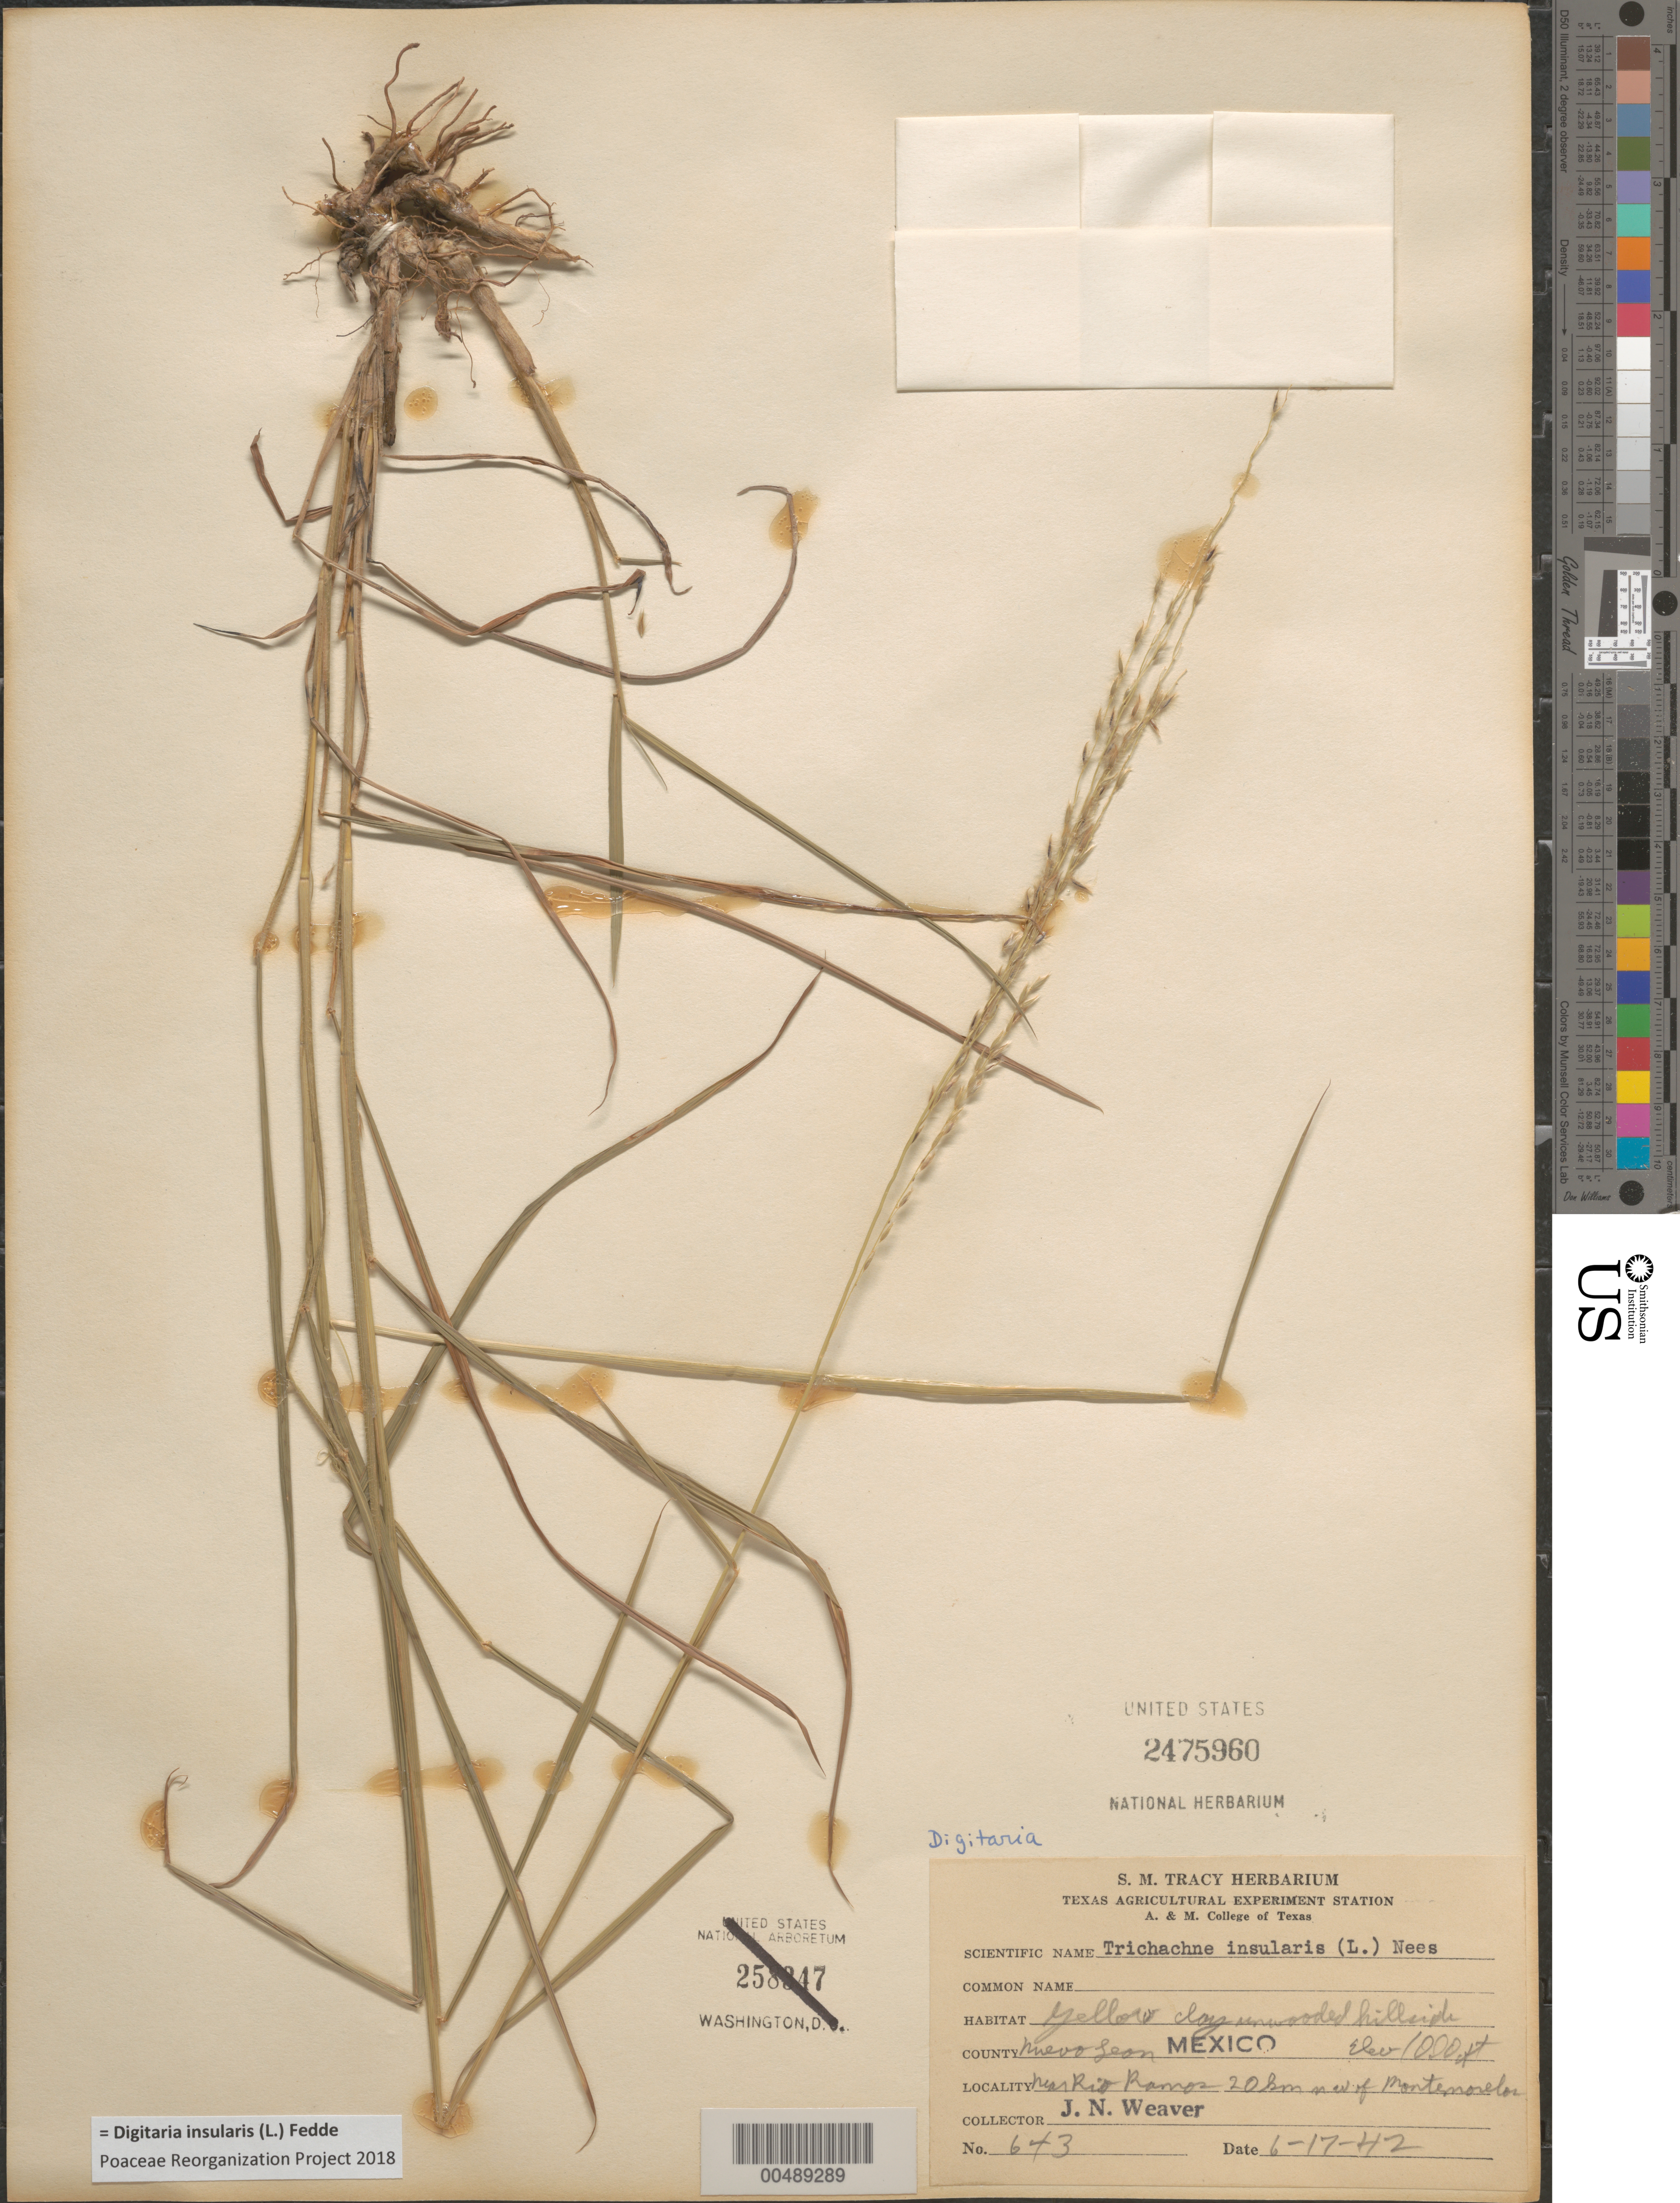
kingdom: Plantae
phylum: Tracheophyta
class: Liliopsida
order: Poales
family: Poaceae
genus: Digitaria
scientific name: Digitaria insularis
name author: (L.) Fedde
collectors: J. N. Weaver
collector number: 643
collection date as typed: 17 Jun 1942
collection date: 1942-06-17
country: Mexico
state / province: Nuevo León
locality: Near Rio Ramos, 20 km NM of Montemorelos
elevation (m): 305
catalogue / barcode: US 2475960